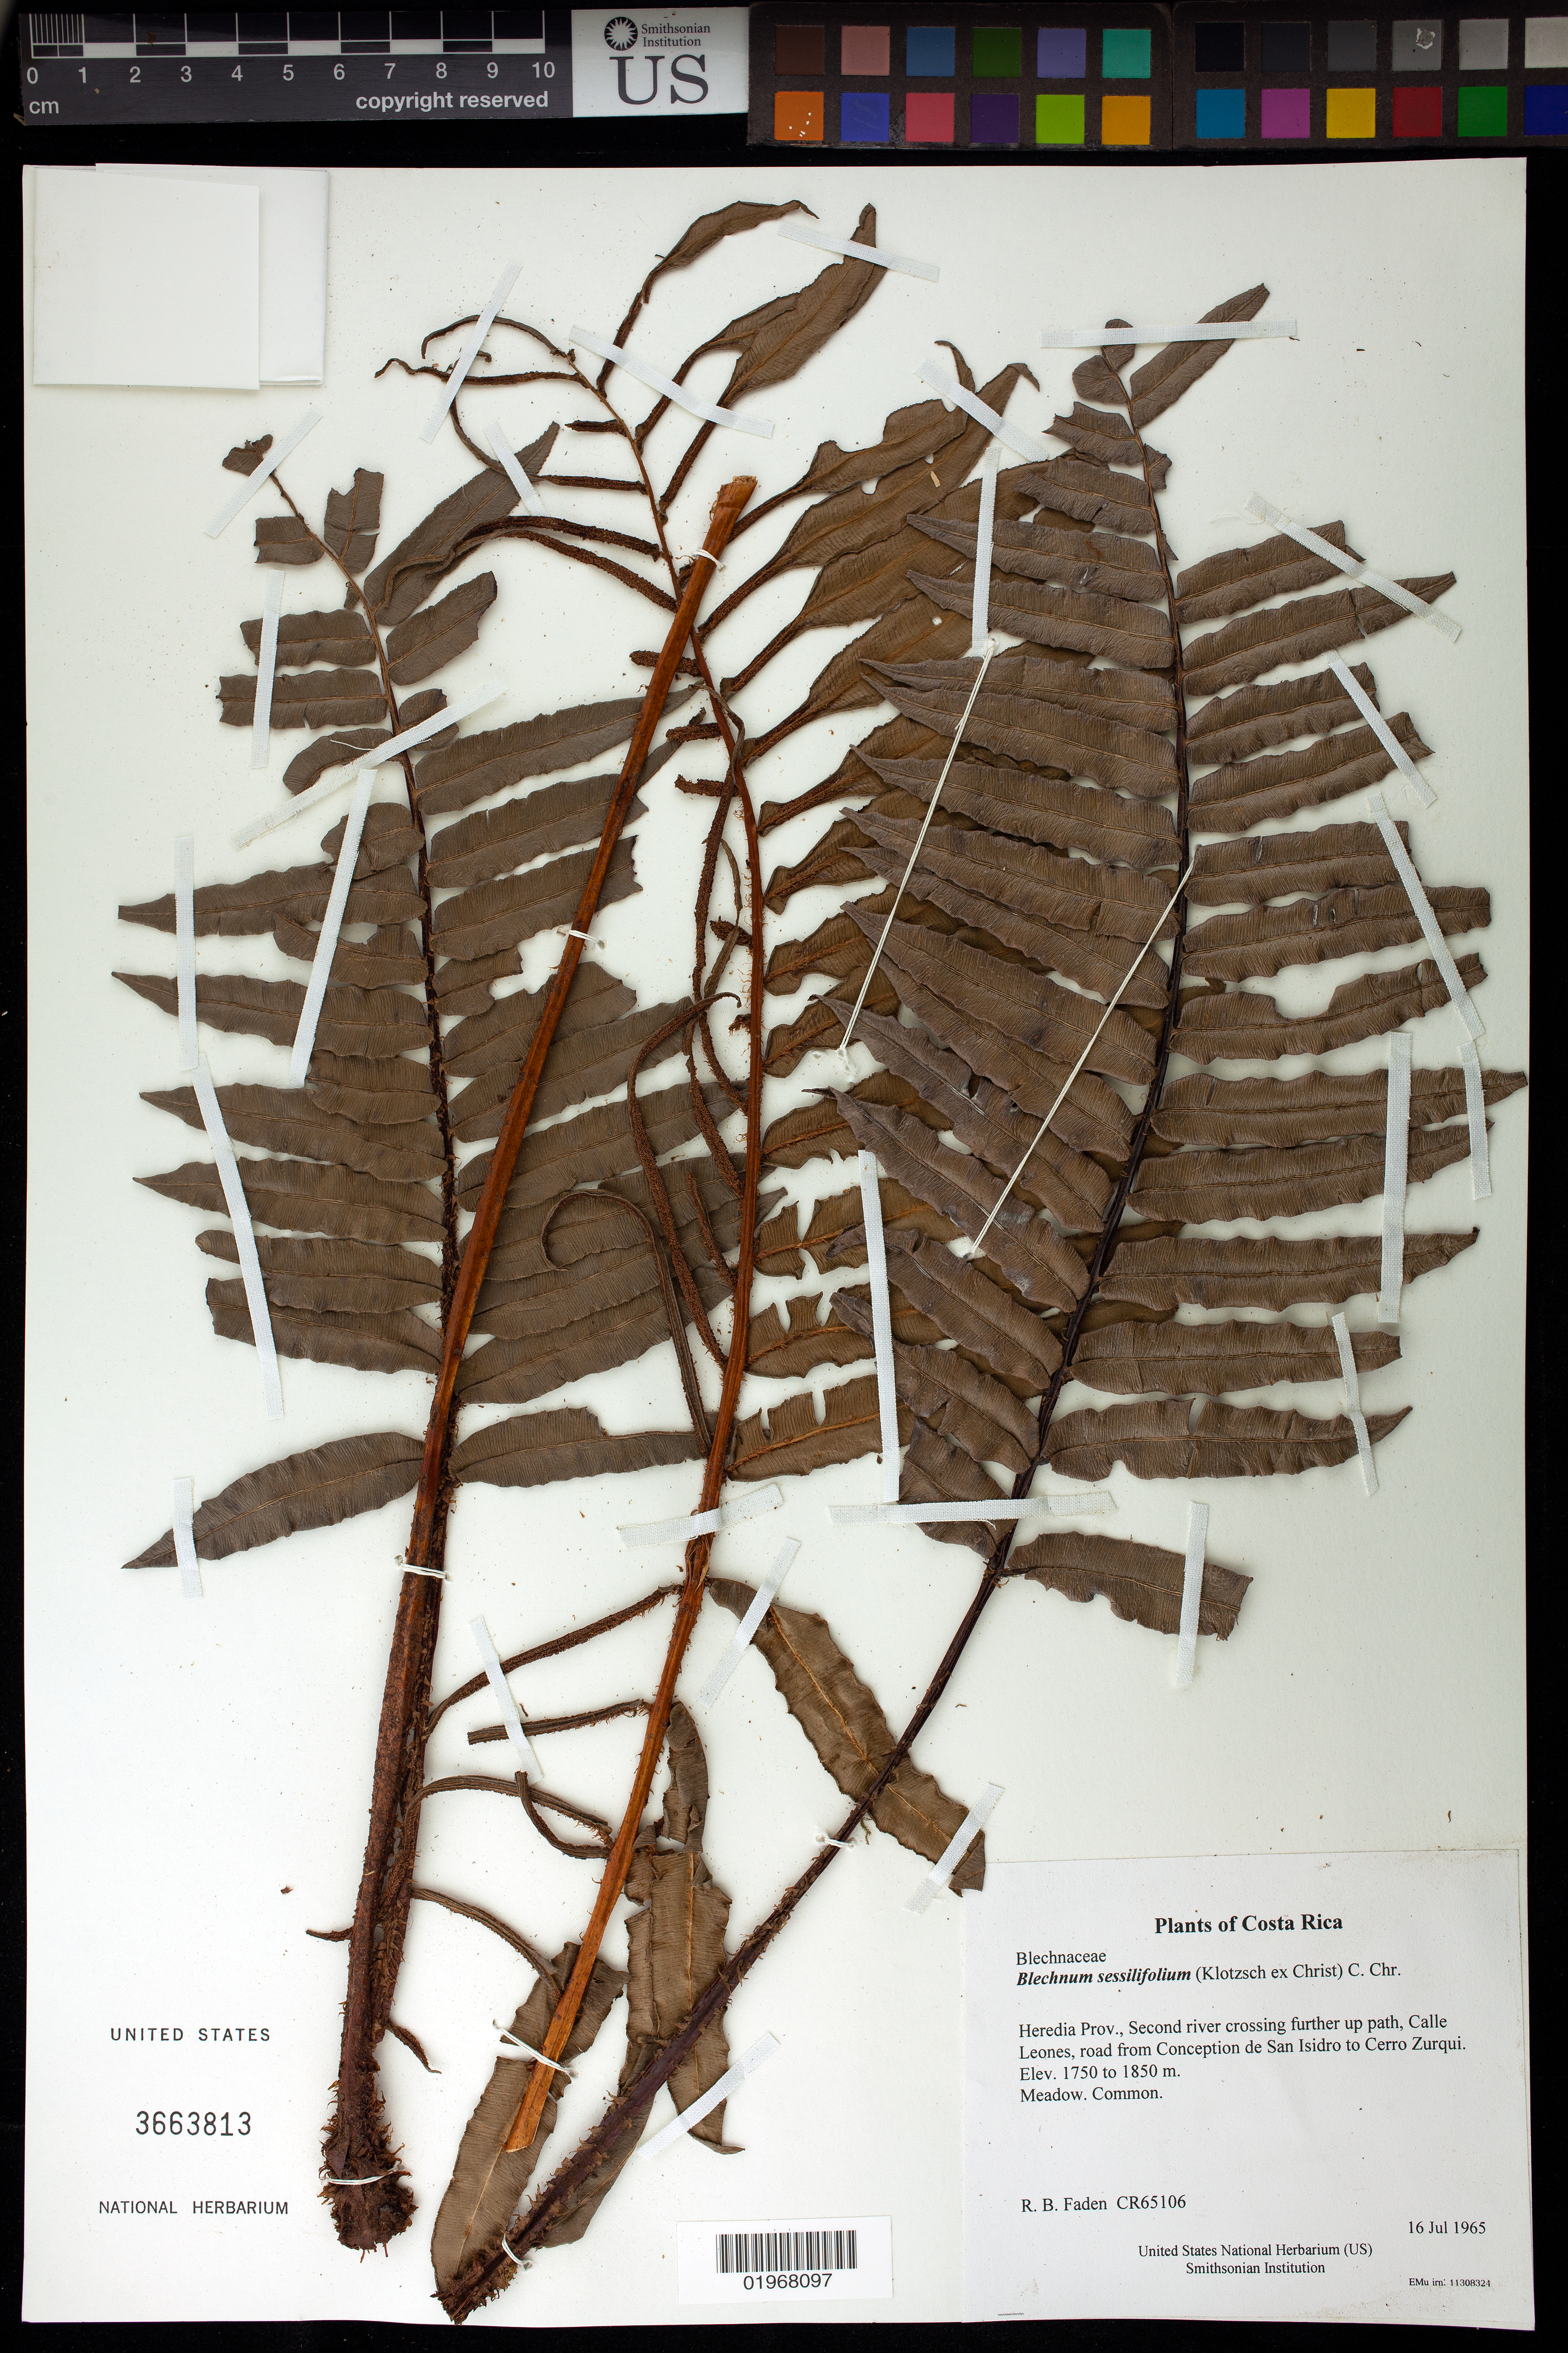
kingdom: Plantae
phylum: Tracheophyta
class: Polypodiopsida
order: Polypodiales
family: Blechnaceae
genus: Blechnum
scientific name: Blechnum sessilifolium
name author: (Klotzsch ex Christ) C. Chr.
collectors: R. B. Faden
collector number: CR65106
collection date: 1965-07-16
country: Costa Rica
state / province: Heredia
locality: Second river crossing further up path, Calle Leones, road from Conception de San Isidro to Cerro Zurqui.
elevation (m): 1750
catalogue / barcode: US 3663813